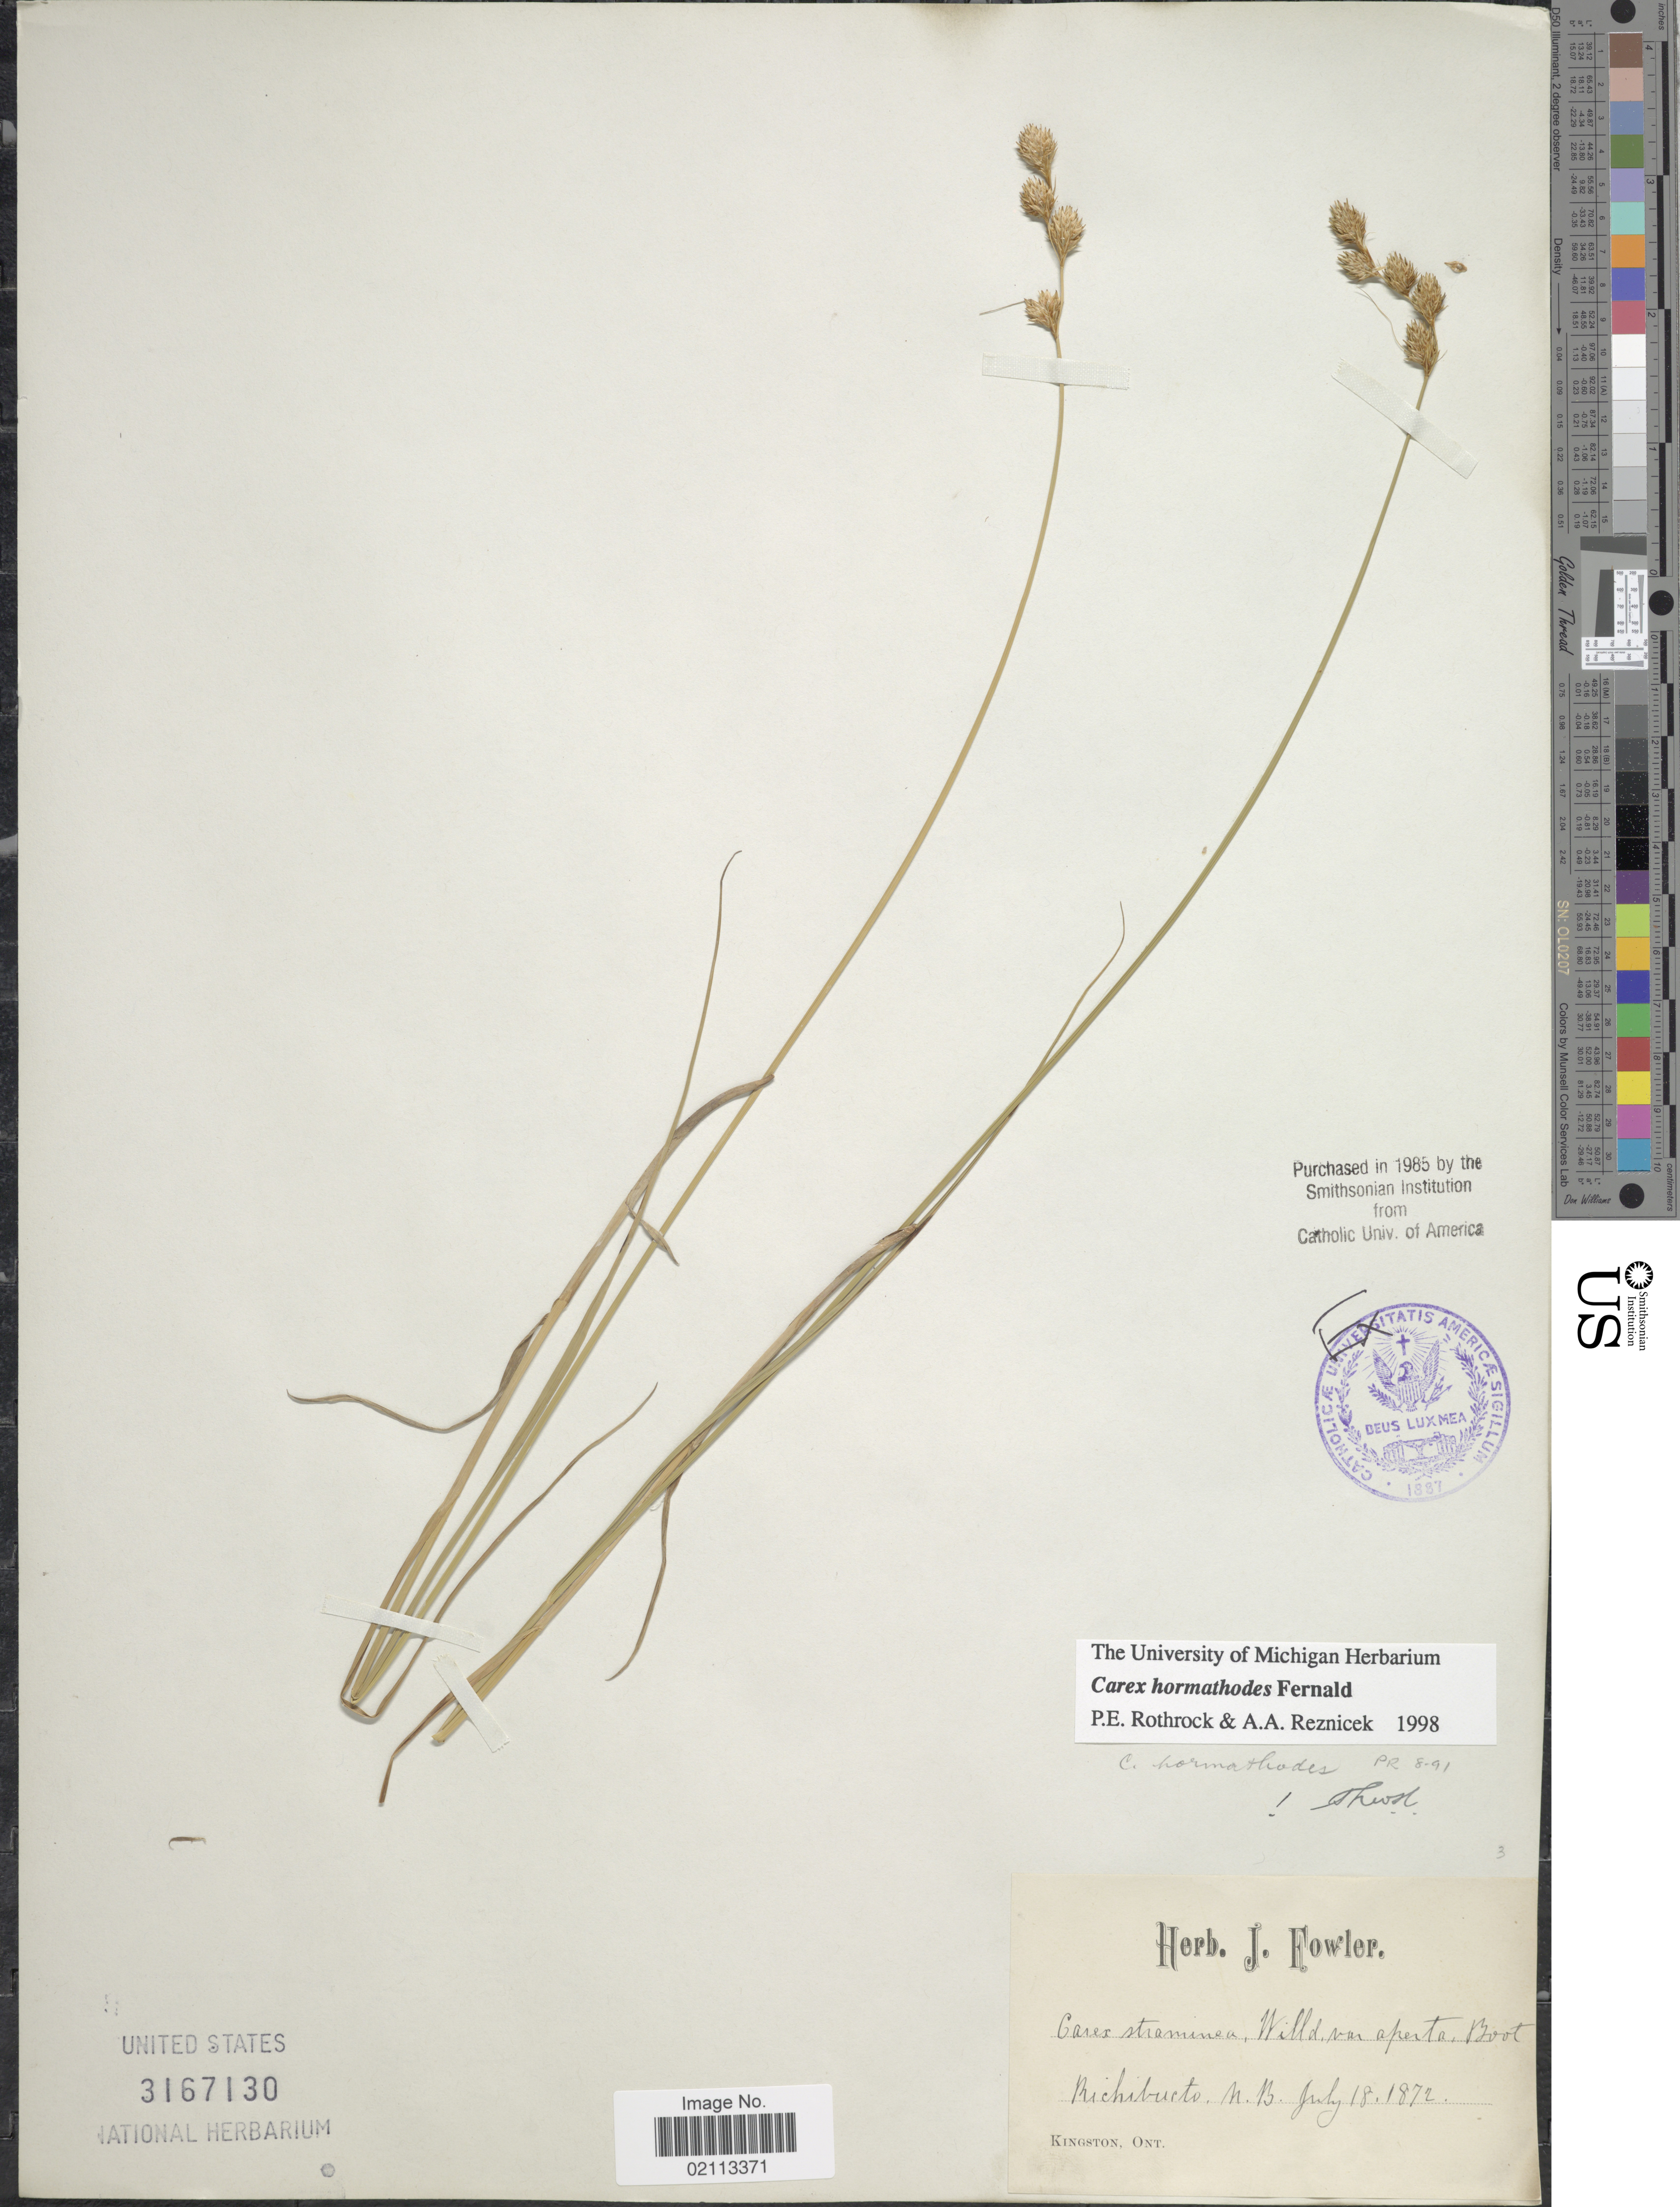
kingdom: Plantae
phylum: Tracheophyta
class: Liliopsida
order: Poales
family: Cyperaceae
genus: Carex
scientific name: Carex hormathodes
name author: Fernald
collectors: ex herb. J. Fowler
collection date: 1872-07-18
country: Canada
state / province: New Brunswick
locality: Richibucto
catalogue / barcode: US 3167130